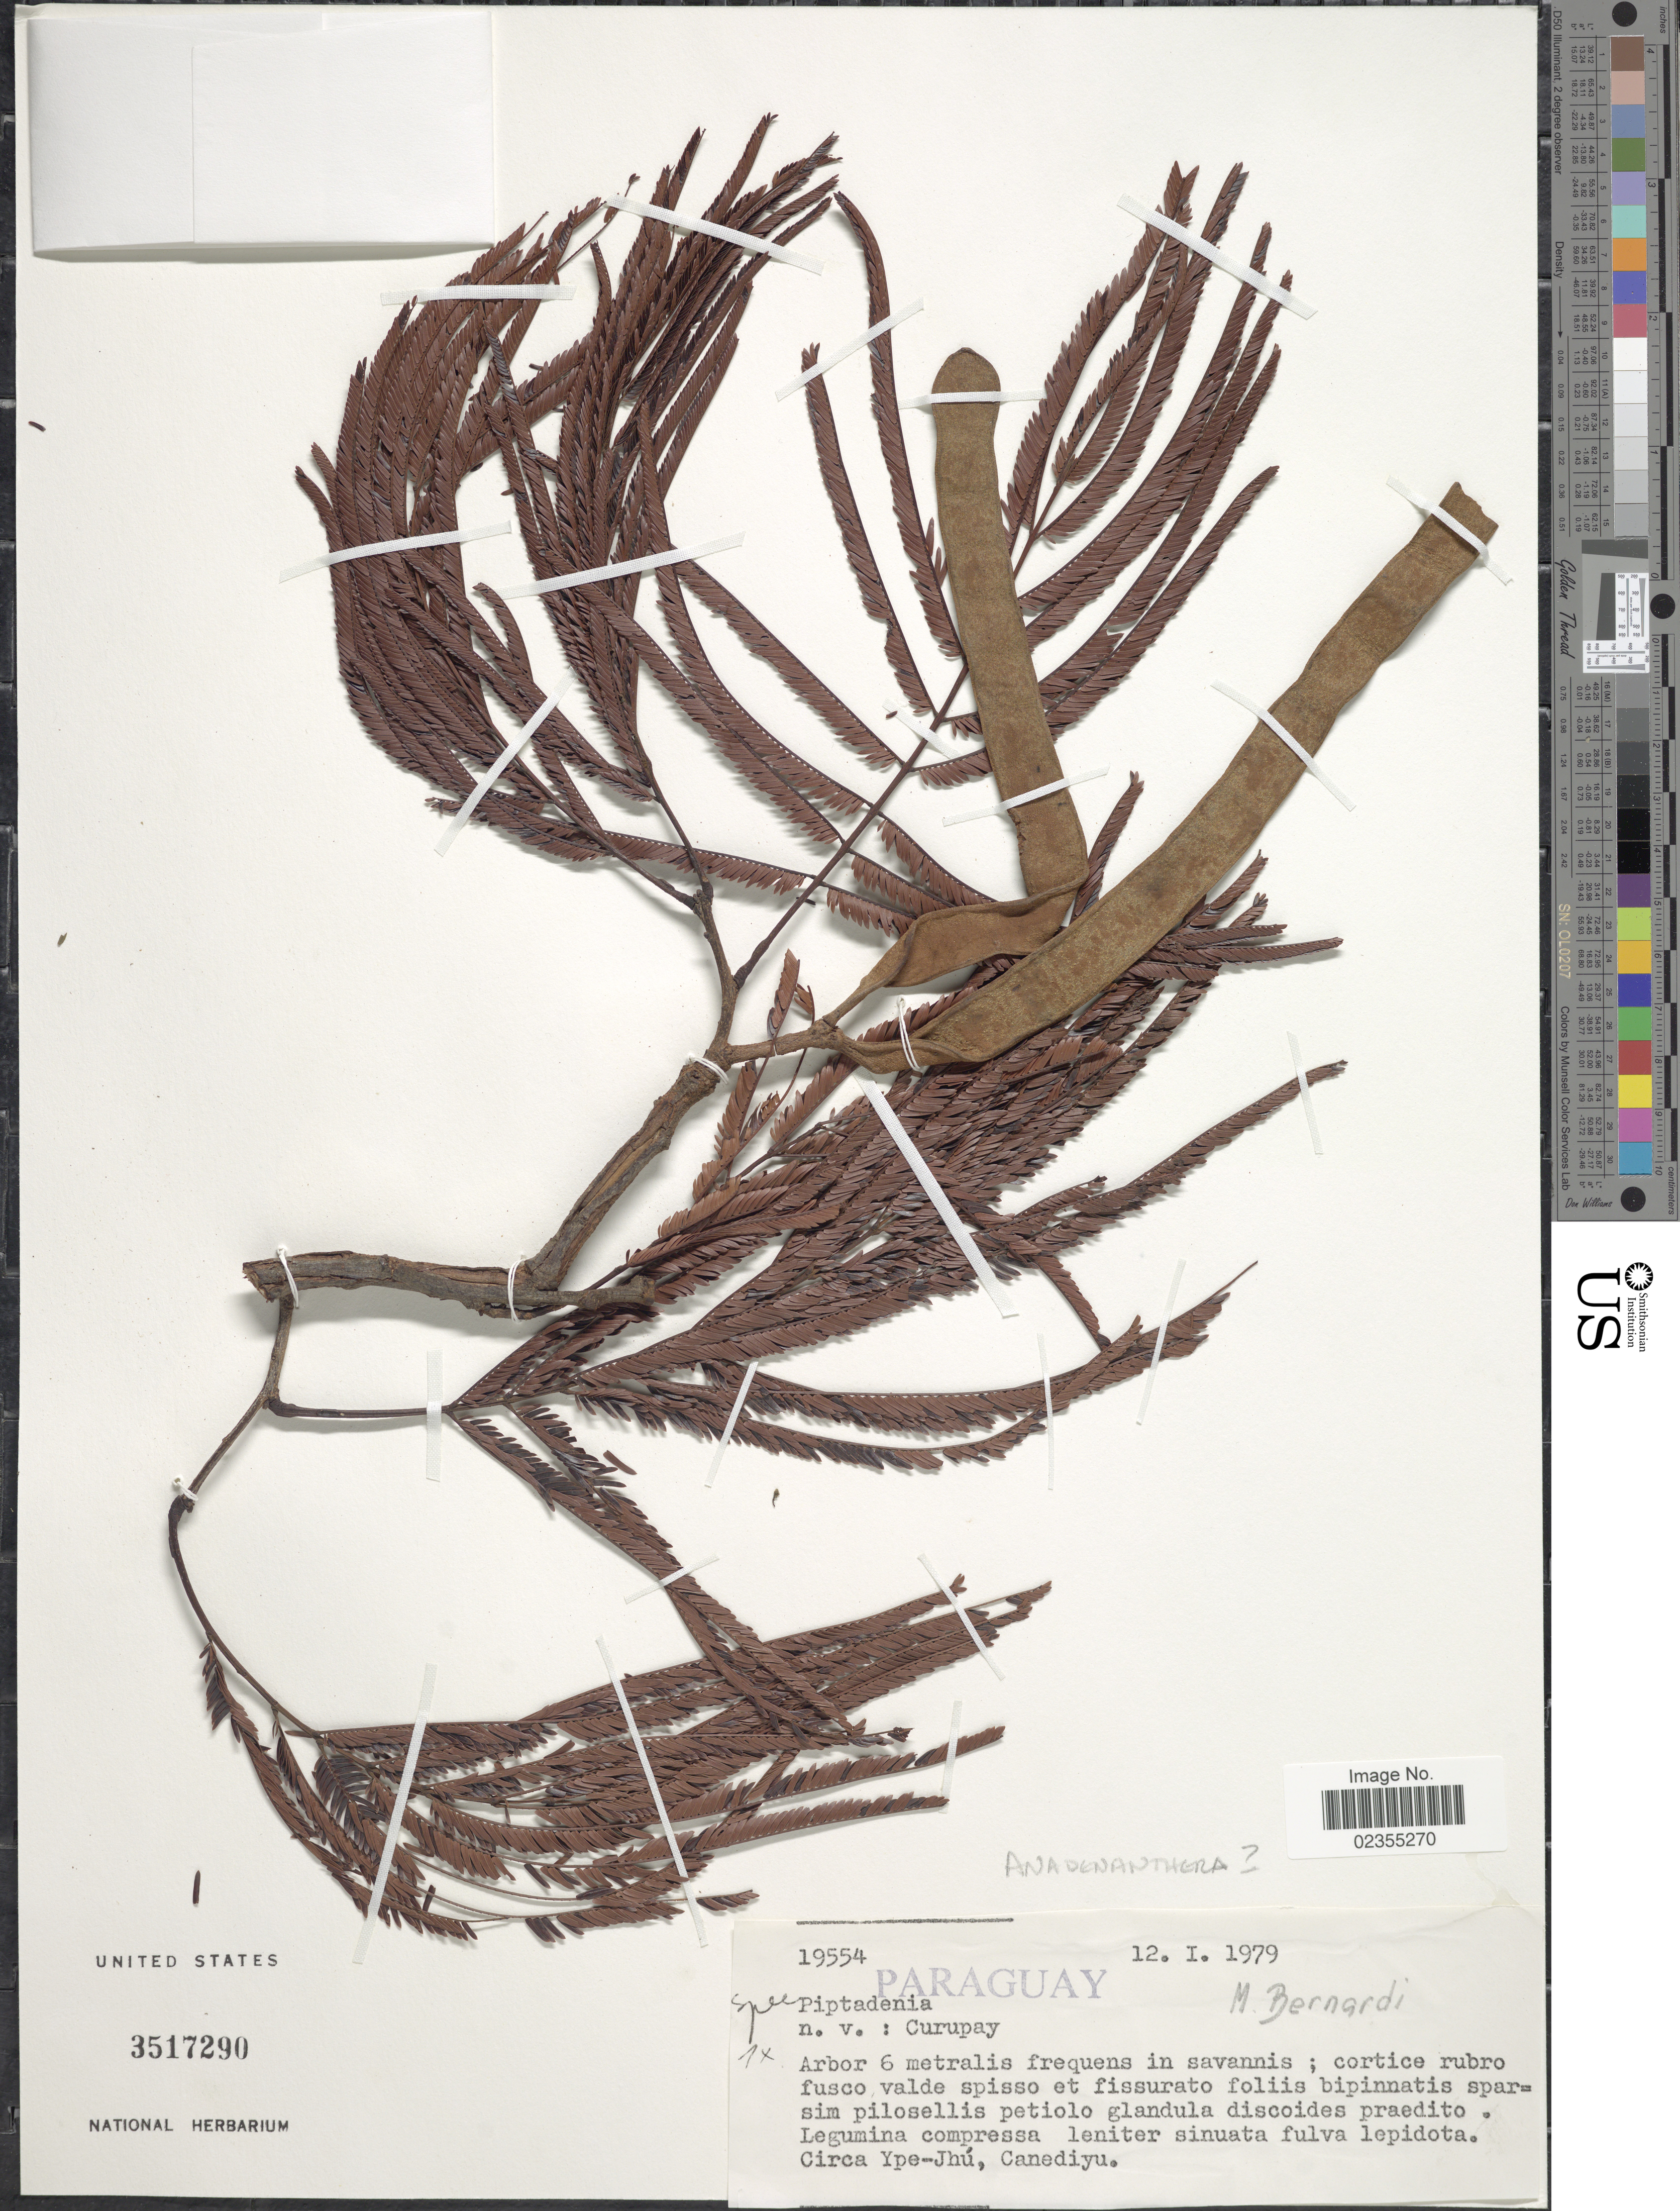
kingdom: Plantae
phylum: Tracheophyta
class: Magnoliopsida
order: Fabales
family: Fabaceae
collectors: M. Bernardi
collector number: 19554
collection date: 1979-01-12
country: Paraguay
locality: Circa Ype-Jhú, Canediyu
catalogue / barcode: US 3517290